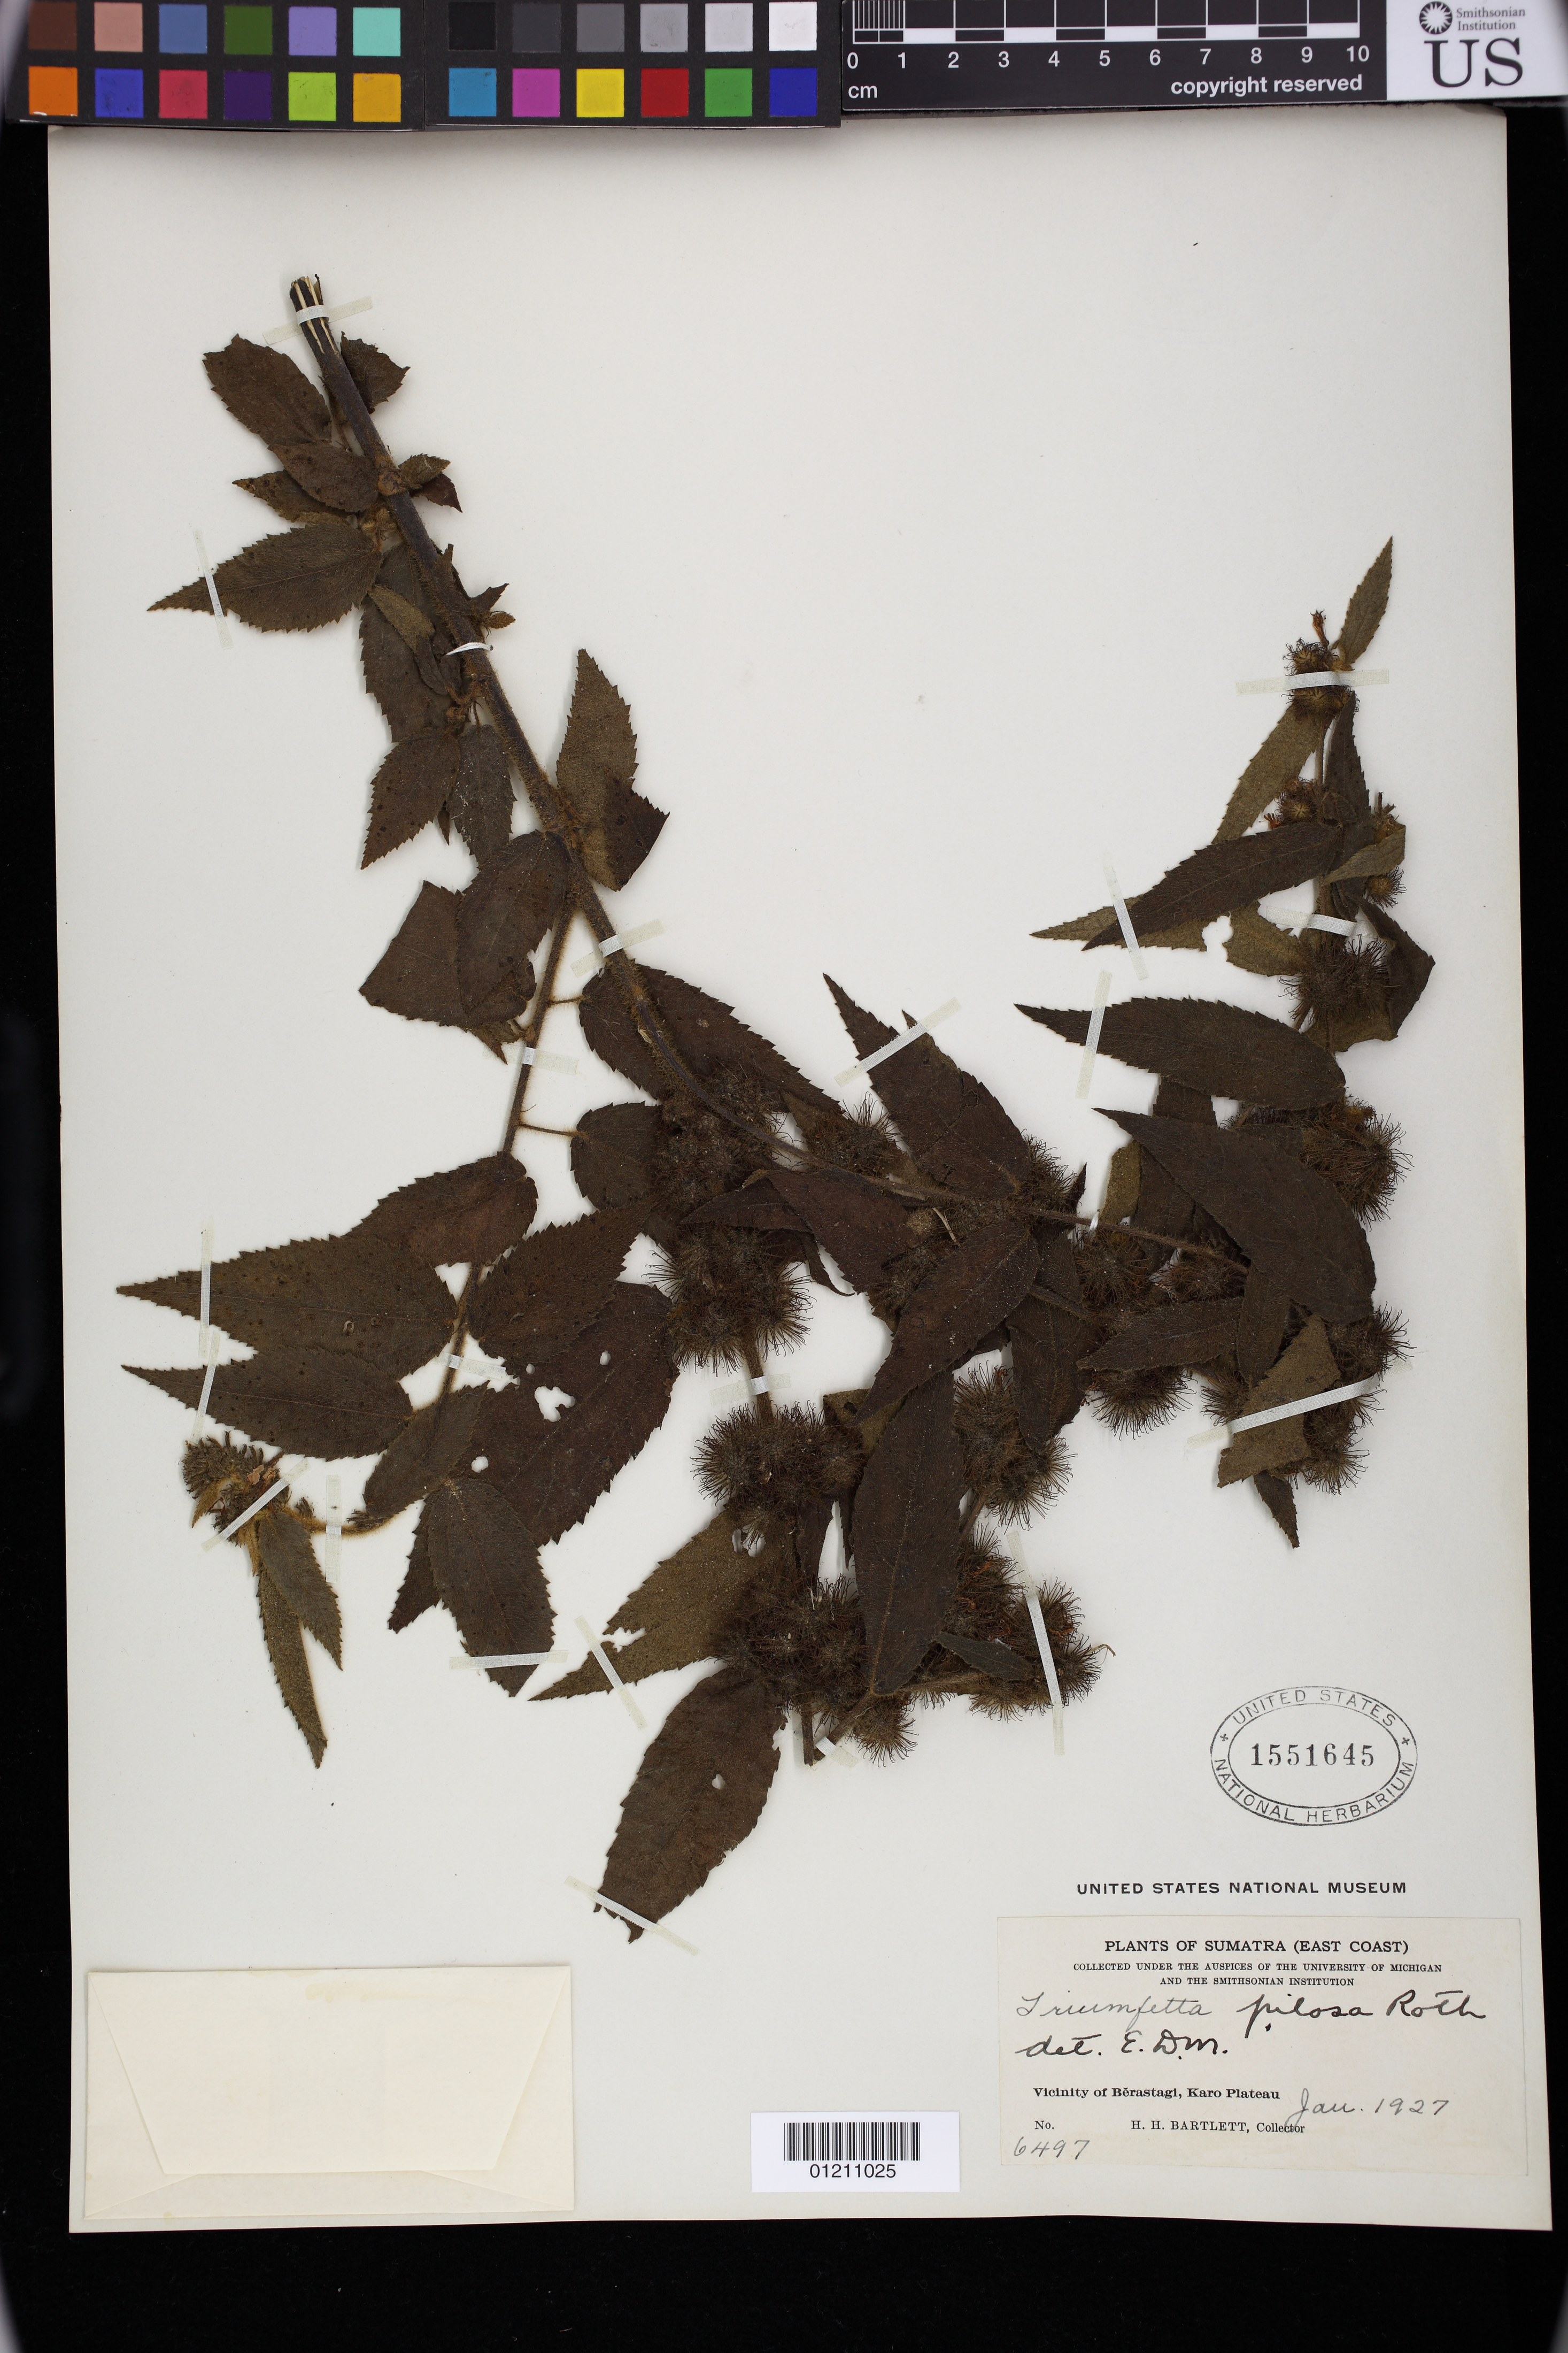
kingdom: Plantae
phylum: Tracheophyta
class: Magnoliopsida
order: Malvales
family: Malvaceae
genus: Triumfetta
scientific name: Triumfetta pilosa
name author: Roth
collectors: H. H. Bartlett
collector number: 6497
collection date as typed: Jan 1927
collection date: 1927-01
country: Indonesia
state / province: Sumatra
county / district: Sumatera Utara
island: Sumatra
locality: Sumatra (East Coast): Vicinity of Berastagi, Karo Plateau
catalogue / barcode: US 1551645